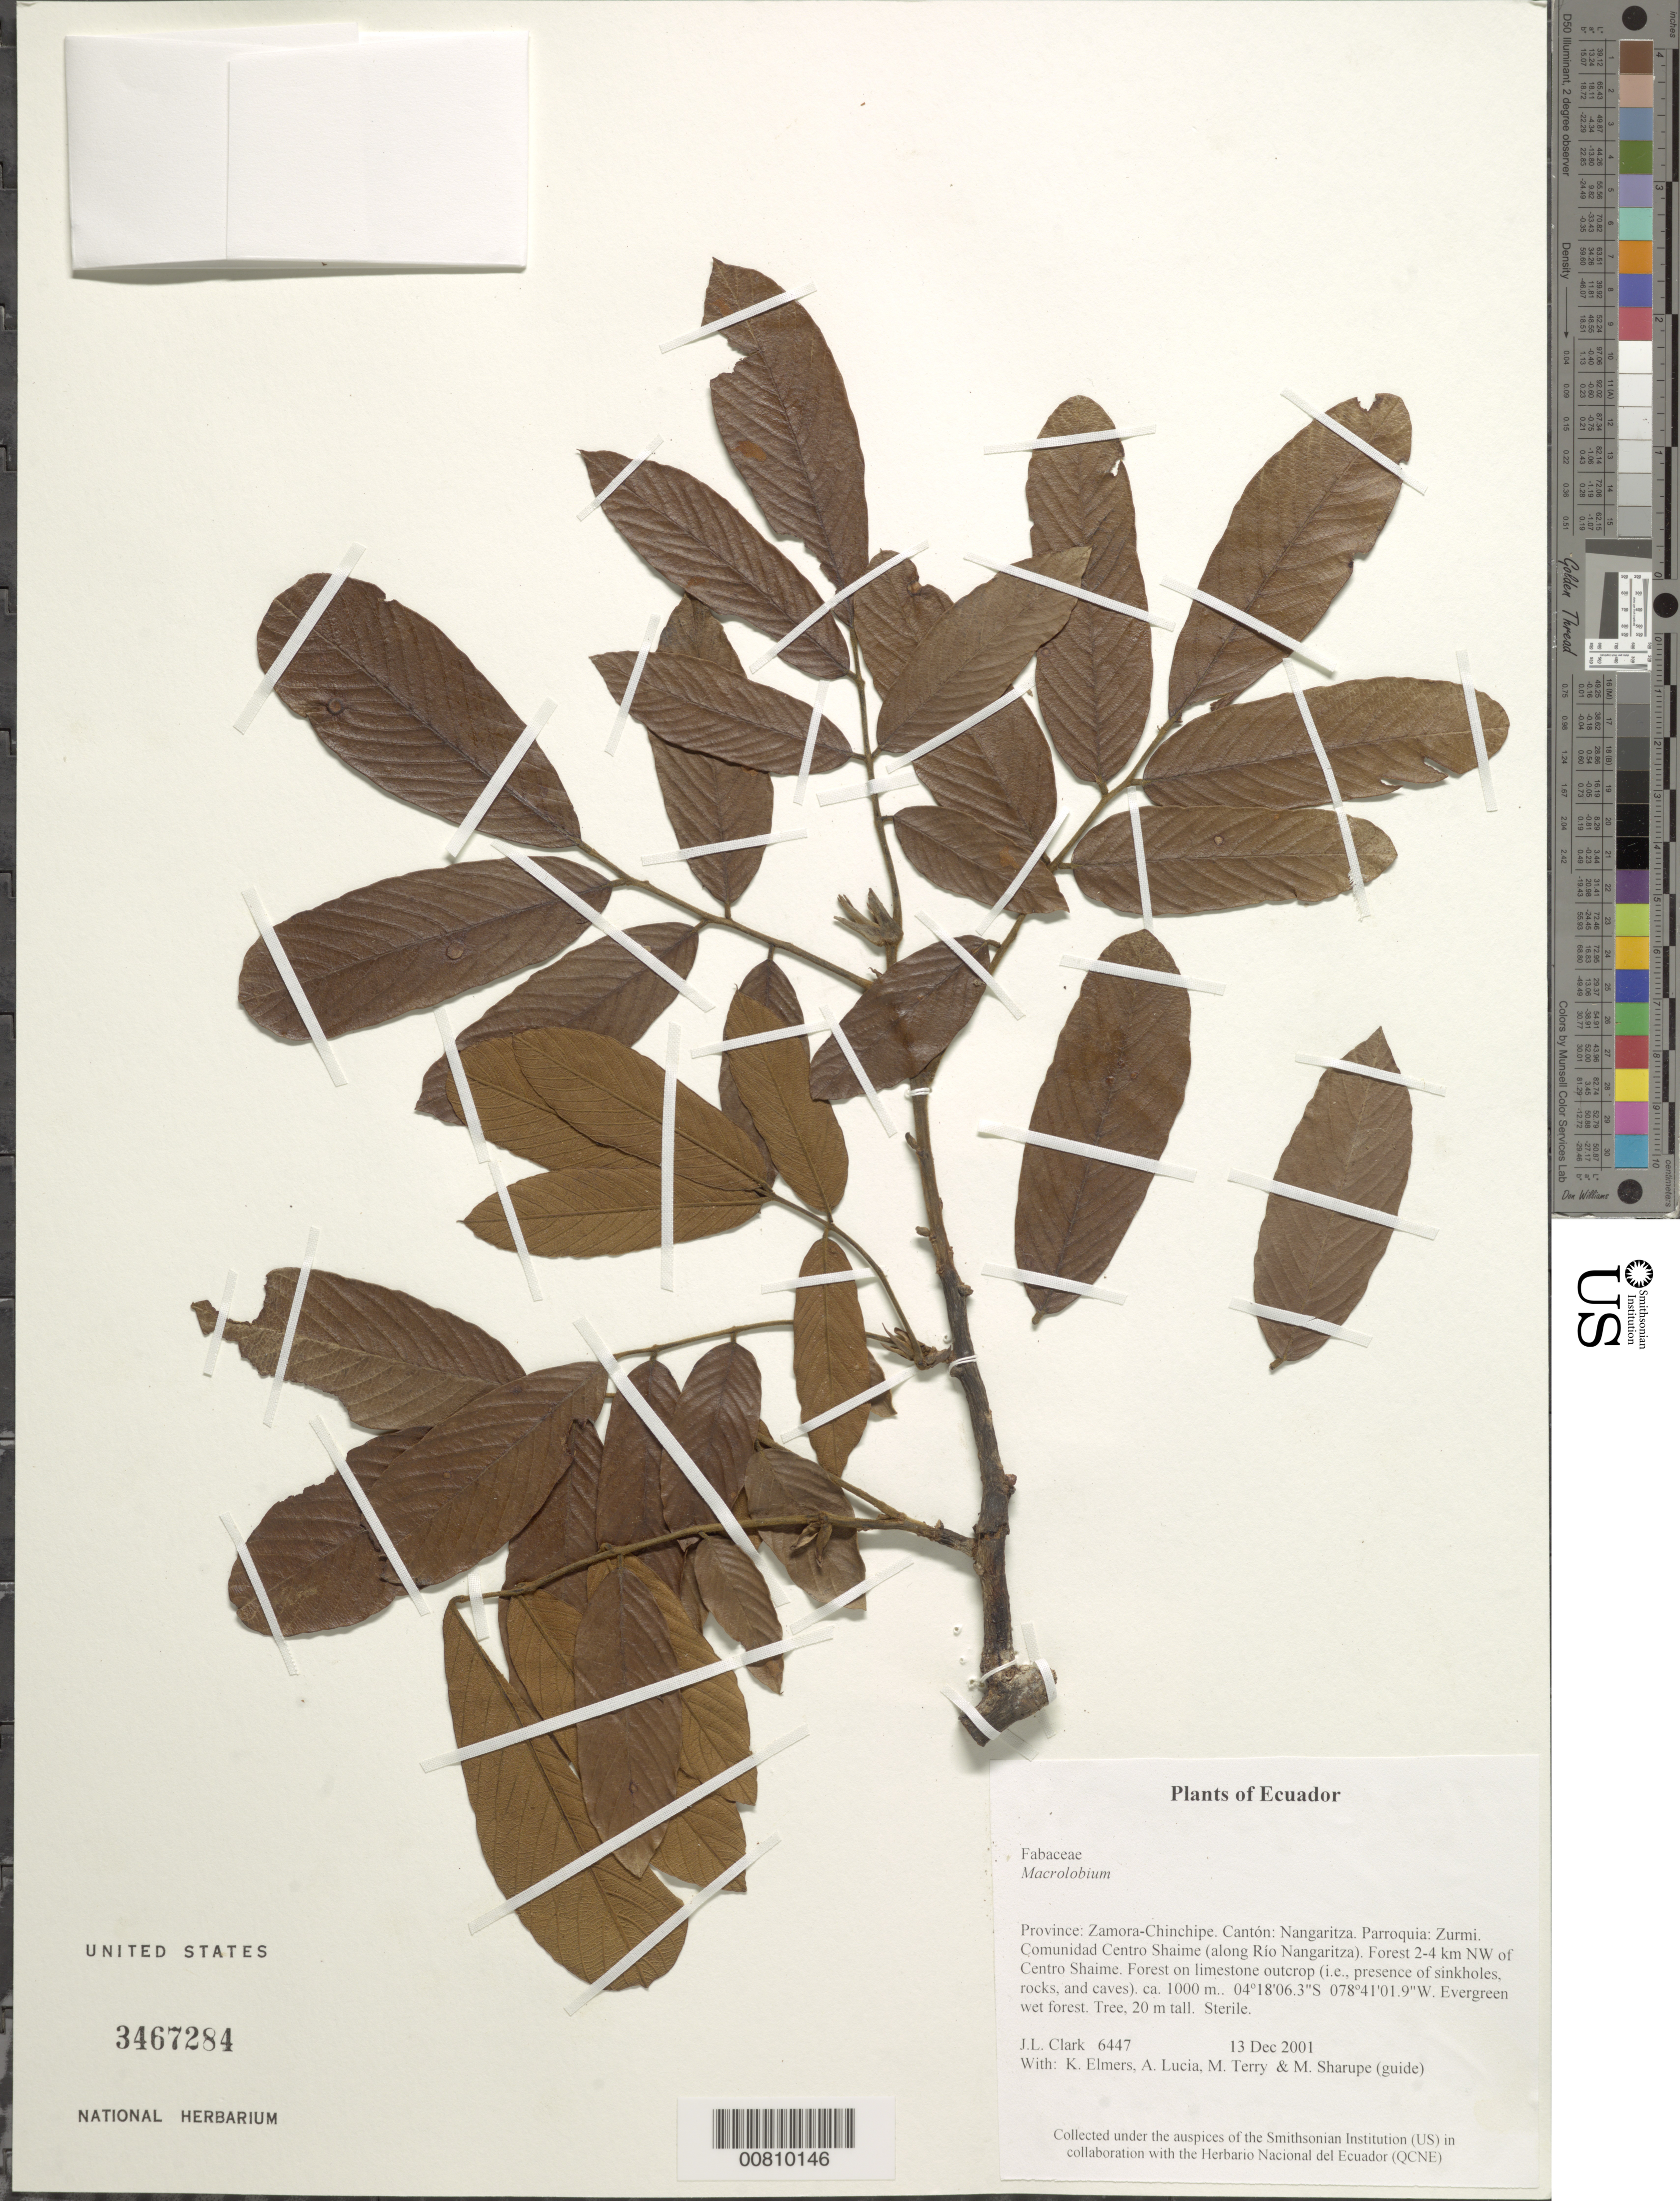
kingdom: Plantae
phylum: Tracheophyta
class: Magnoliopsida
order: Fabales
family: Fabaceae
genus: Machaerium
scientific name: Machaerium sp.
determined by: Trujillo, A. M.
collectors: J. L. Clark et al.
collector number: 6447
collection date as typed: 13 Dec 2001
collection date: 2001-12-13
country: Ecuador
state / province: Zamora-Chinchipe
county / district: Nangaritza ?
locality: Parroquia: Zurmi. Comunidad Centro Shaime (along Río Nangaritza). Forest 2-4 km NW of Centro Shaime. Forest on limestone outcrop (i.e., presence of sinkholes, rocks, and caves).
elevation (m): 1000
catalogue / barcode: US 3467284